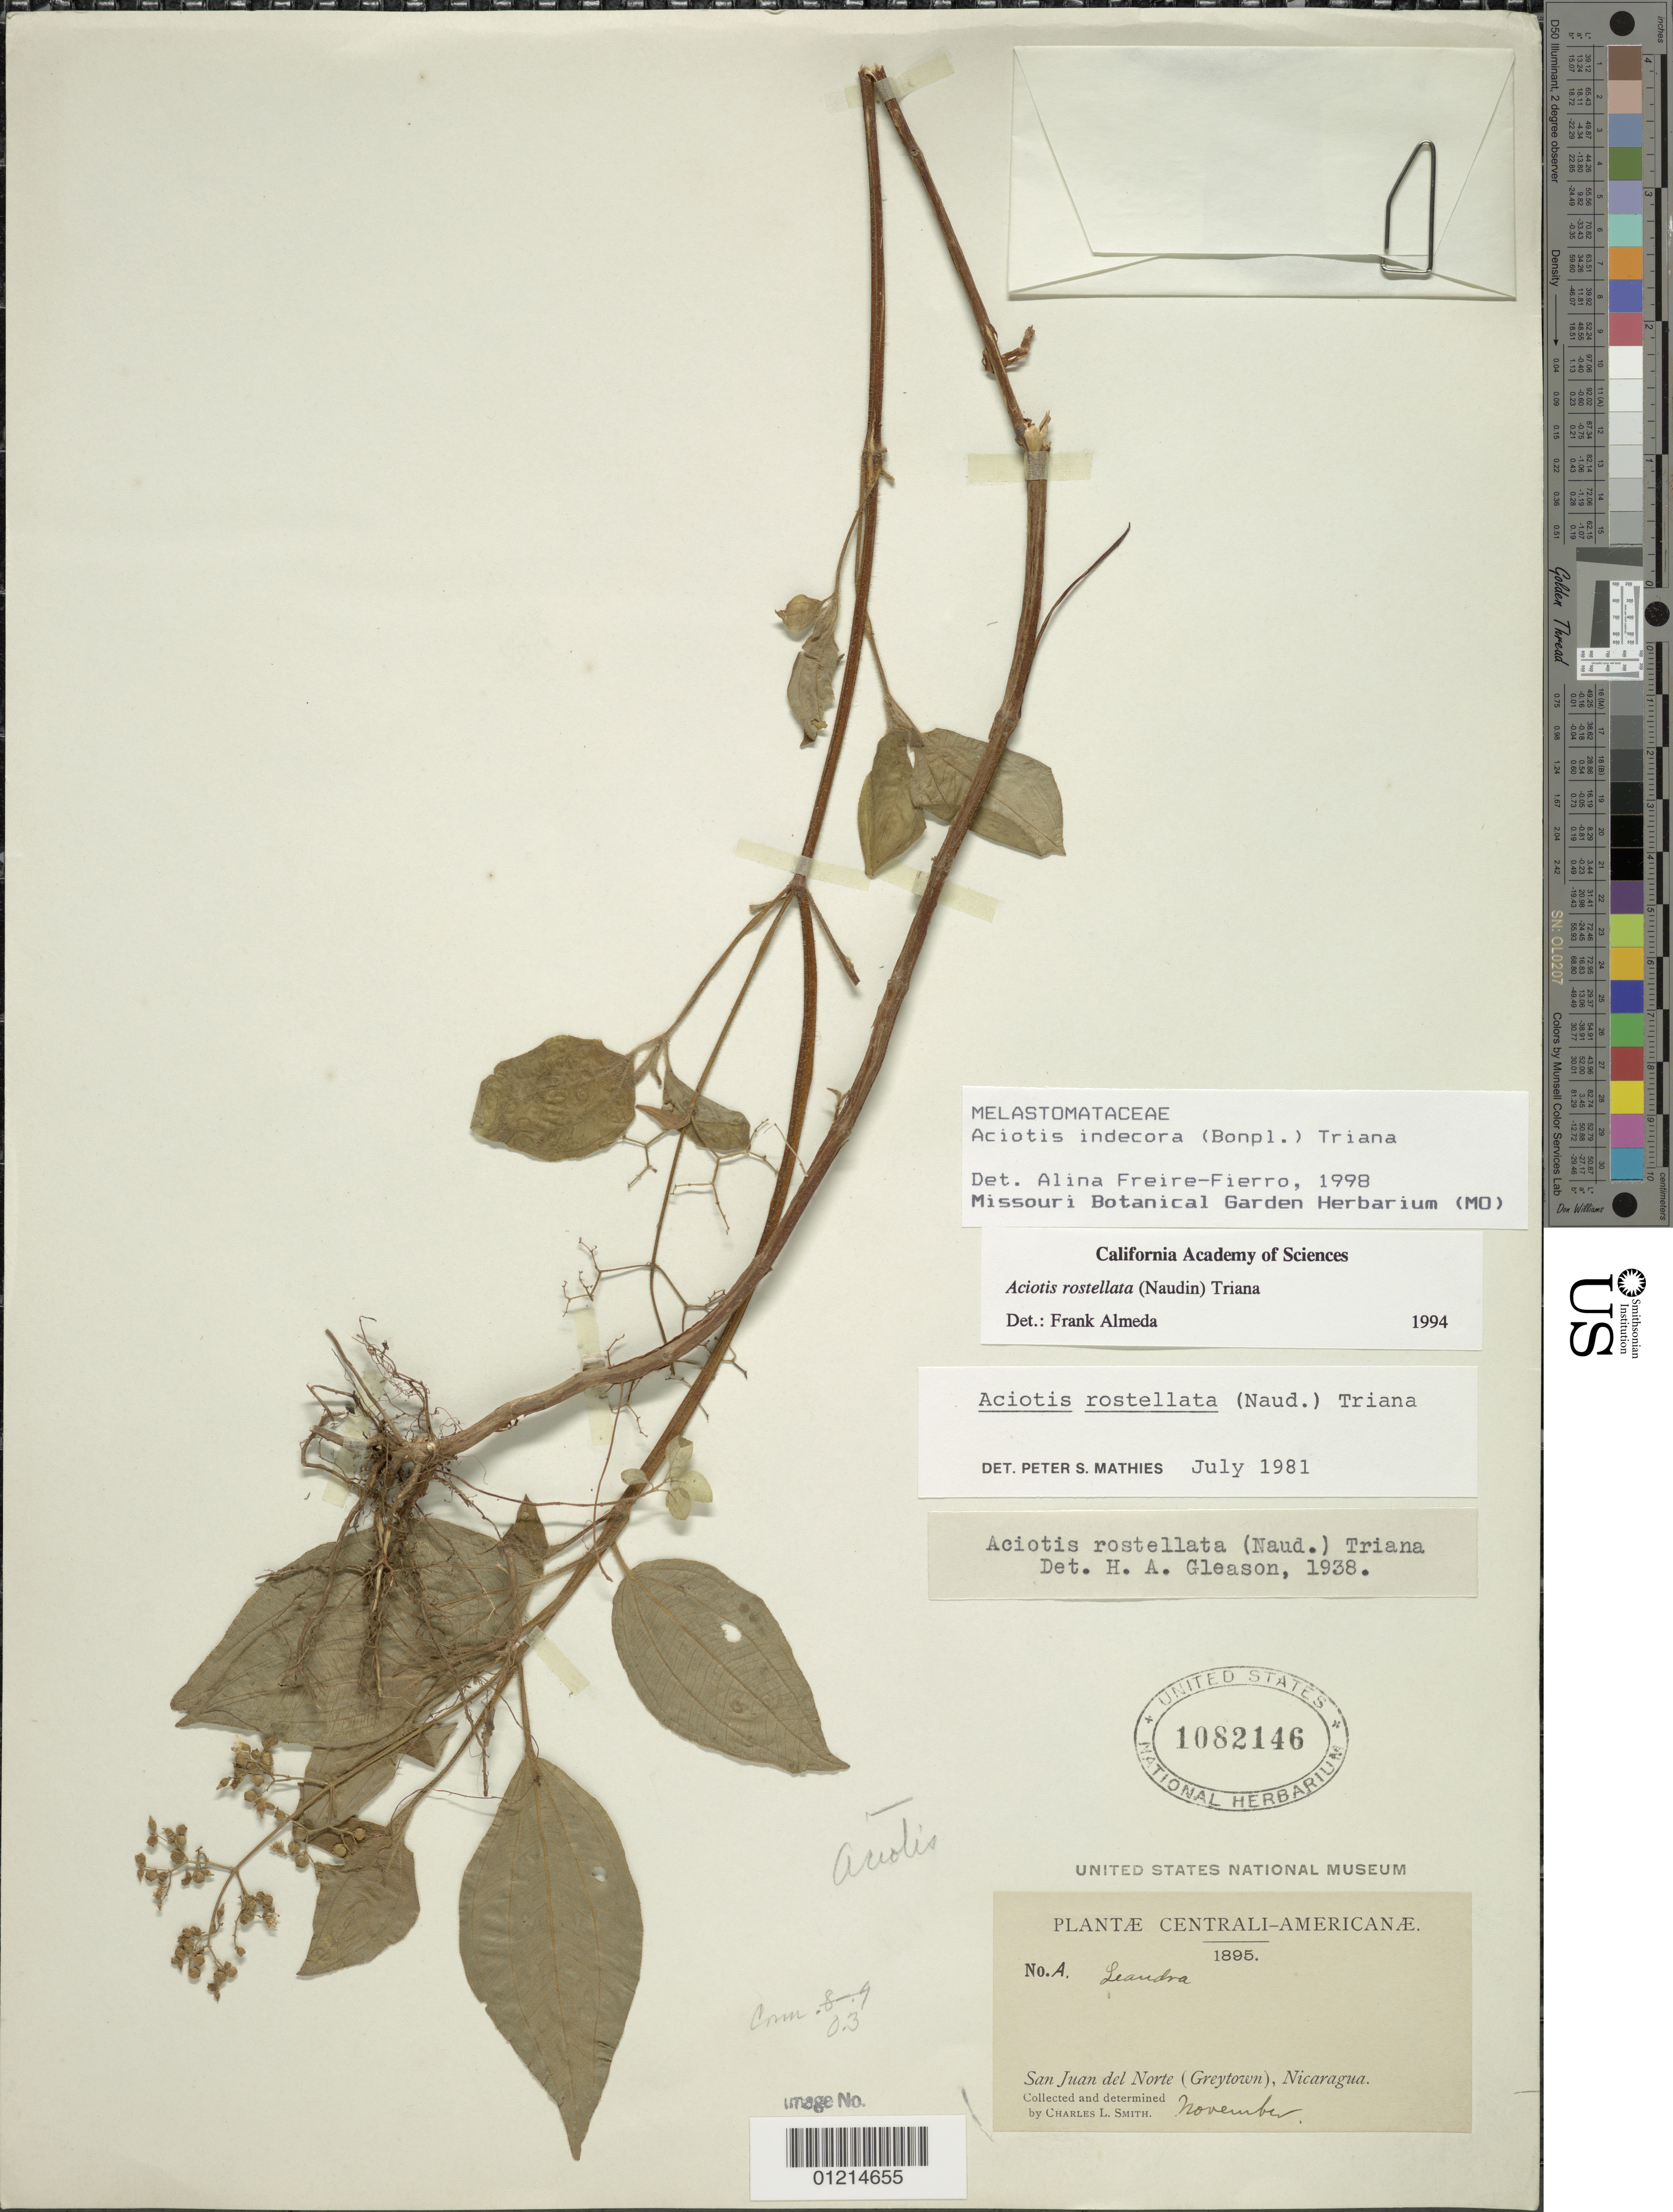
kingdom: Plantae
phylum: Tracheophyta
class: Magnoliopsida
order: Myrtales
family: Melastomataceae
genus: Aciotis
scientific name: Aciotis indecora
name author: (Bonpl.) Triana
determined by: Freire-Fierro, A.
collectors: C. L. Smith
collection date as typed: Nov 1895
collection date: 1895-11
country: Nicaragua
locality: San Juan del Norte (Greytown).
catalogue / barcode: US 1082146